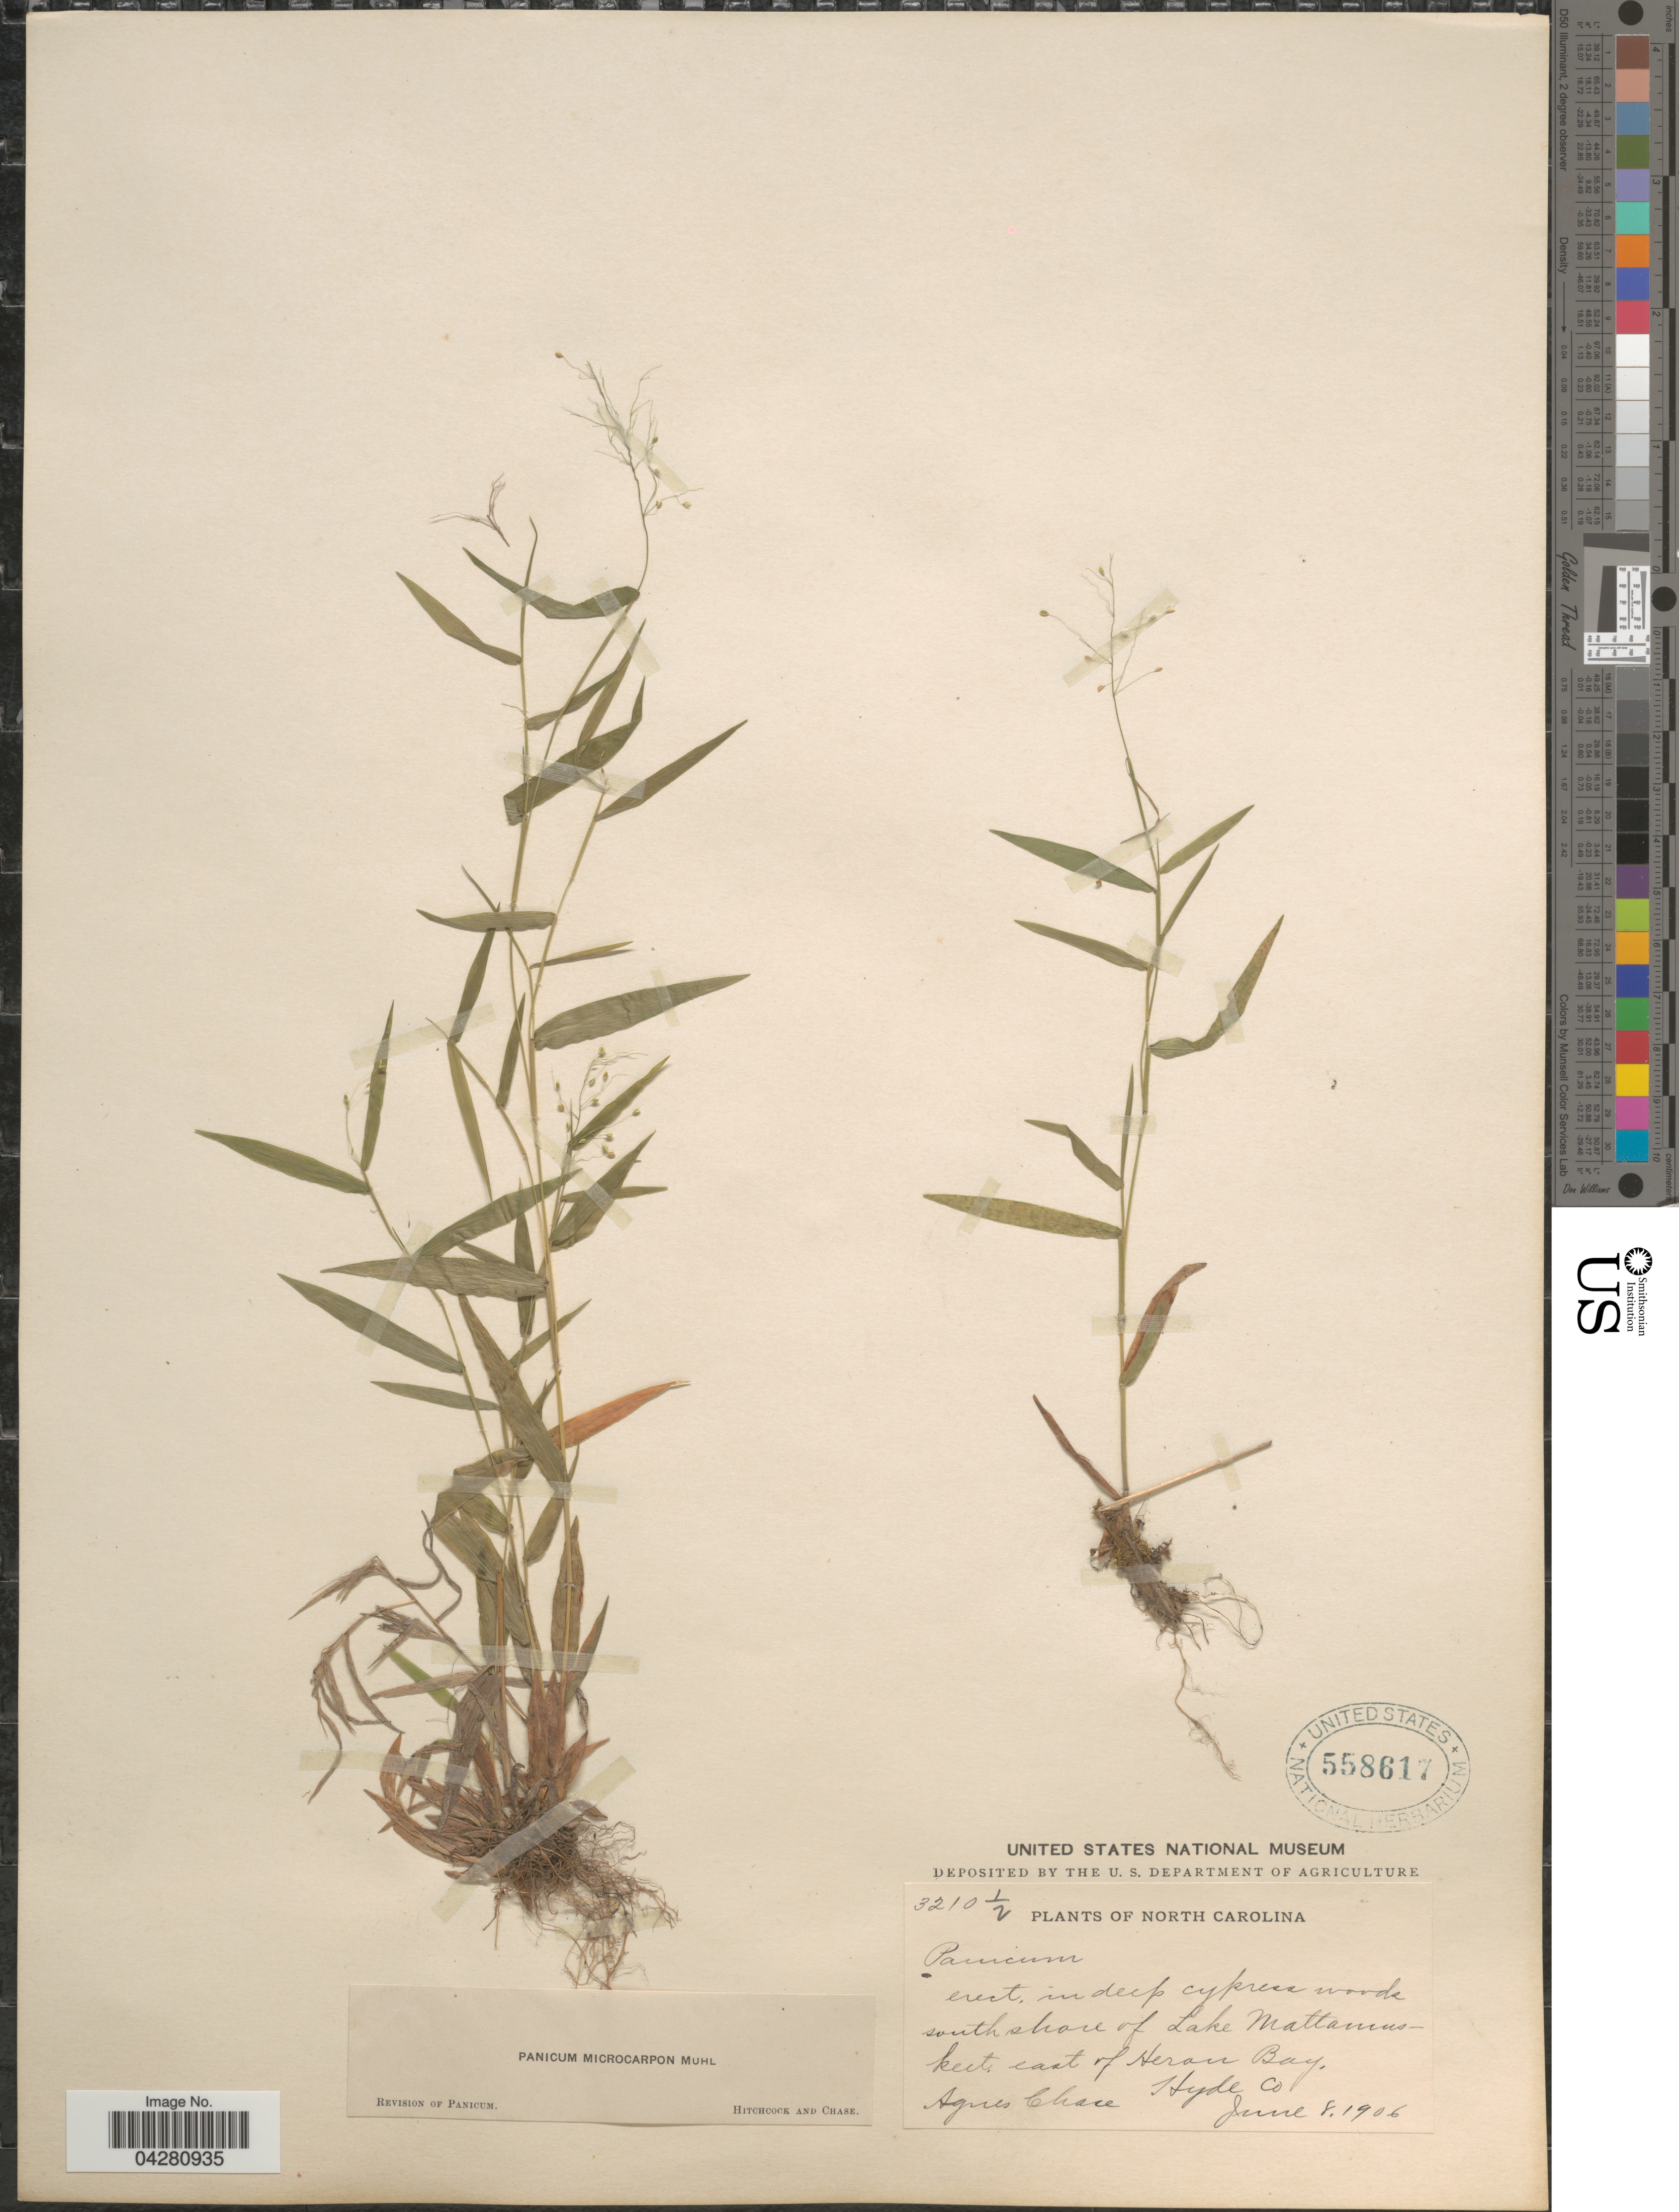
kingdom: Plantae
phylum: Tracheophyta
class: Liliopsida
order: Poales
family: Poaceae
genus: Dichanthelium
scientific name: Dichanthelium dichotomum var. dichotomum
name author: (L.) Gould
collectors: A. Chase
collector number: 3210½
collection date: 1906-06-08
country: United States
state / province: North Carolina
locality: Erect, in deep cypress woods south shore of Lake Mattamuskeet east of Heron Bay, Hyde Co.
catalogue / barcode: US 558617